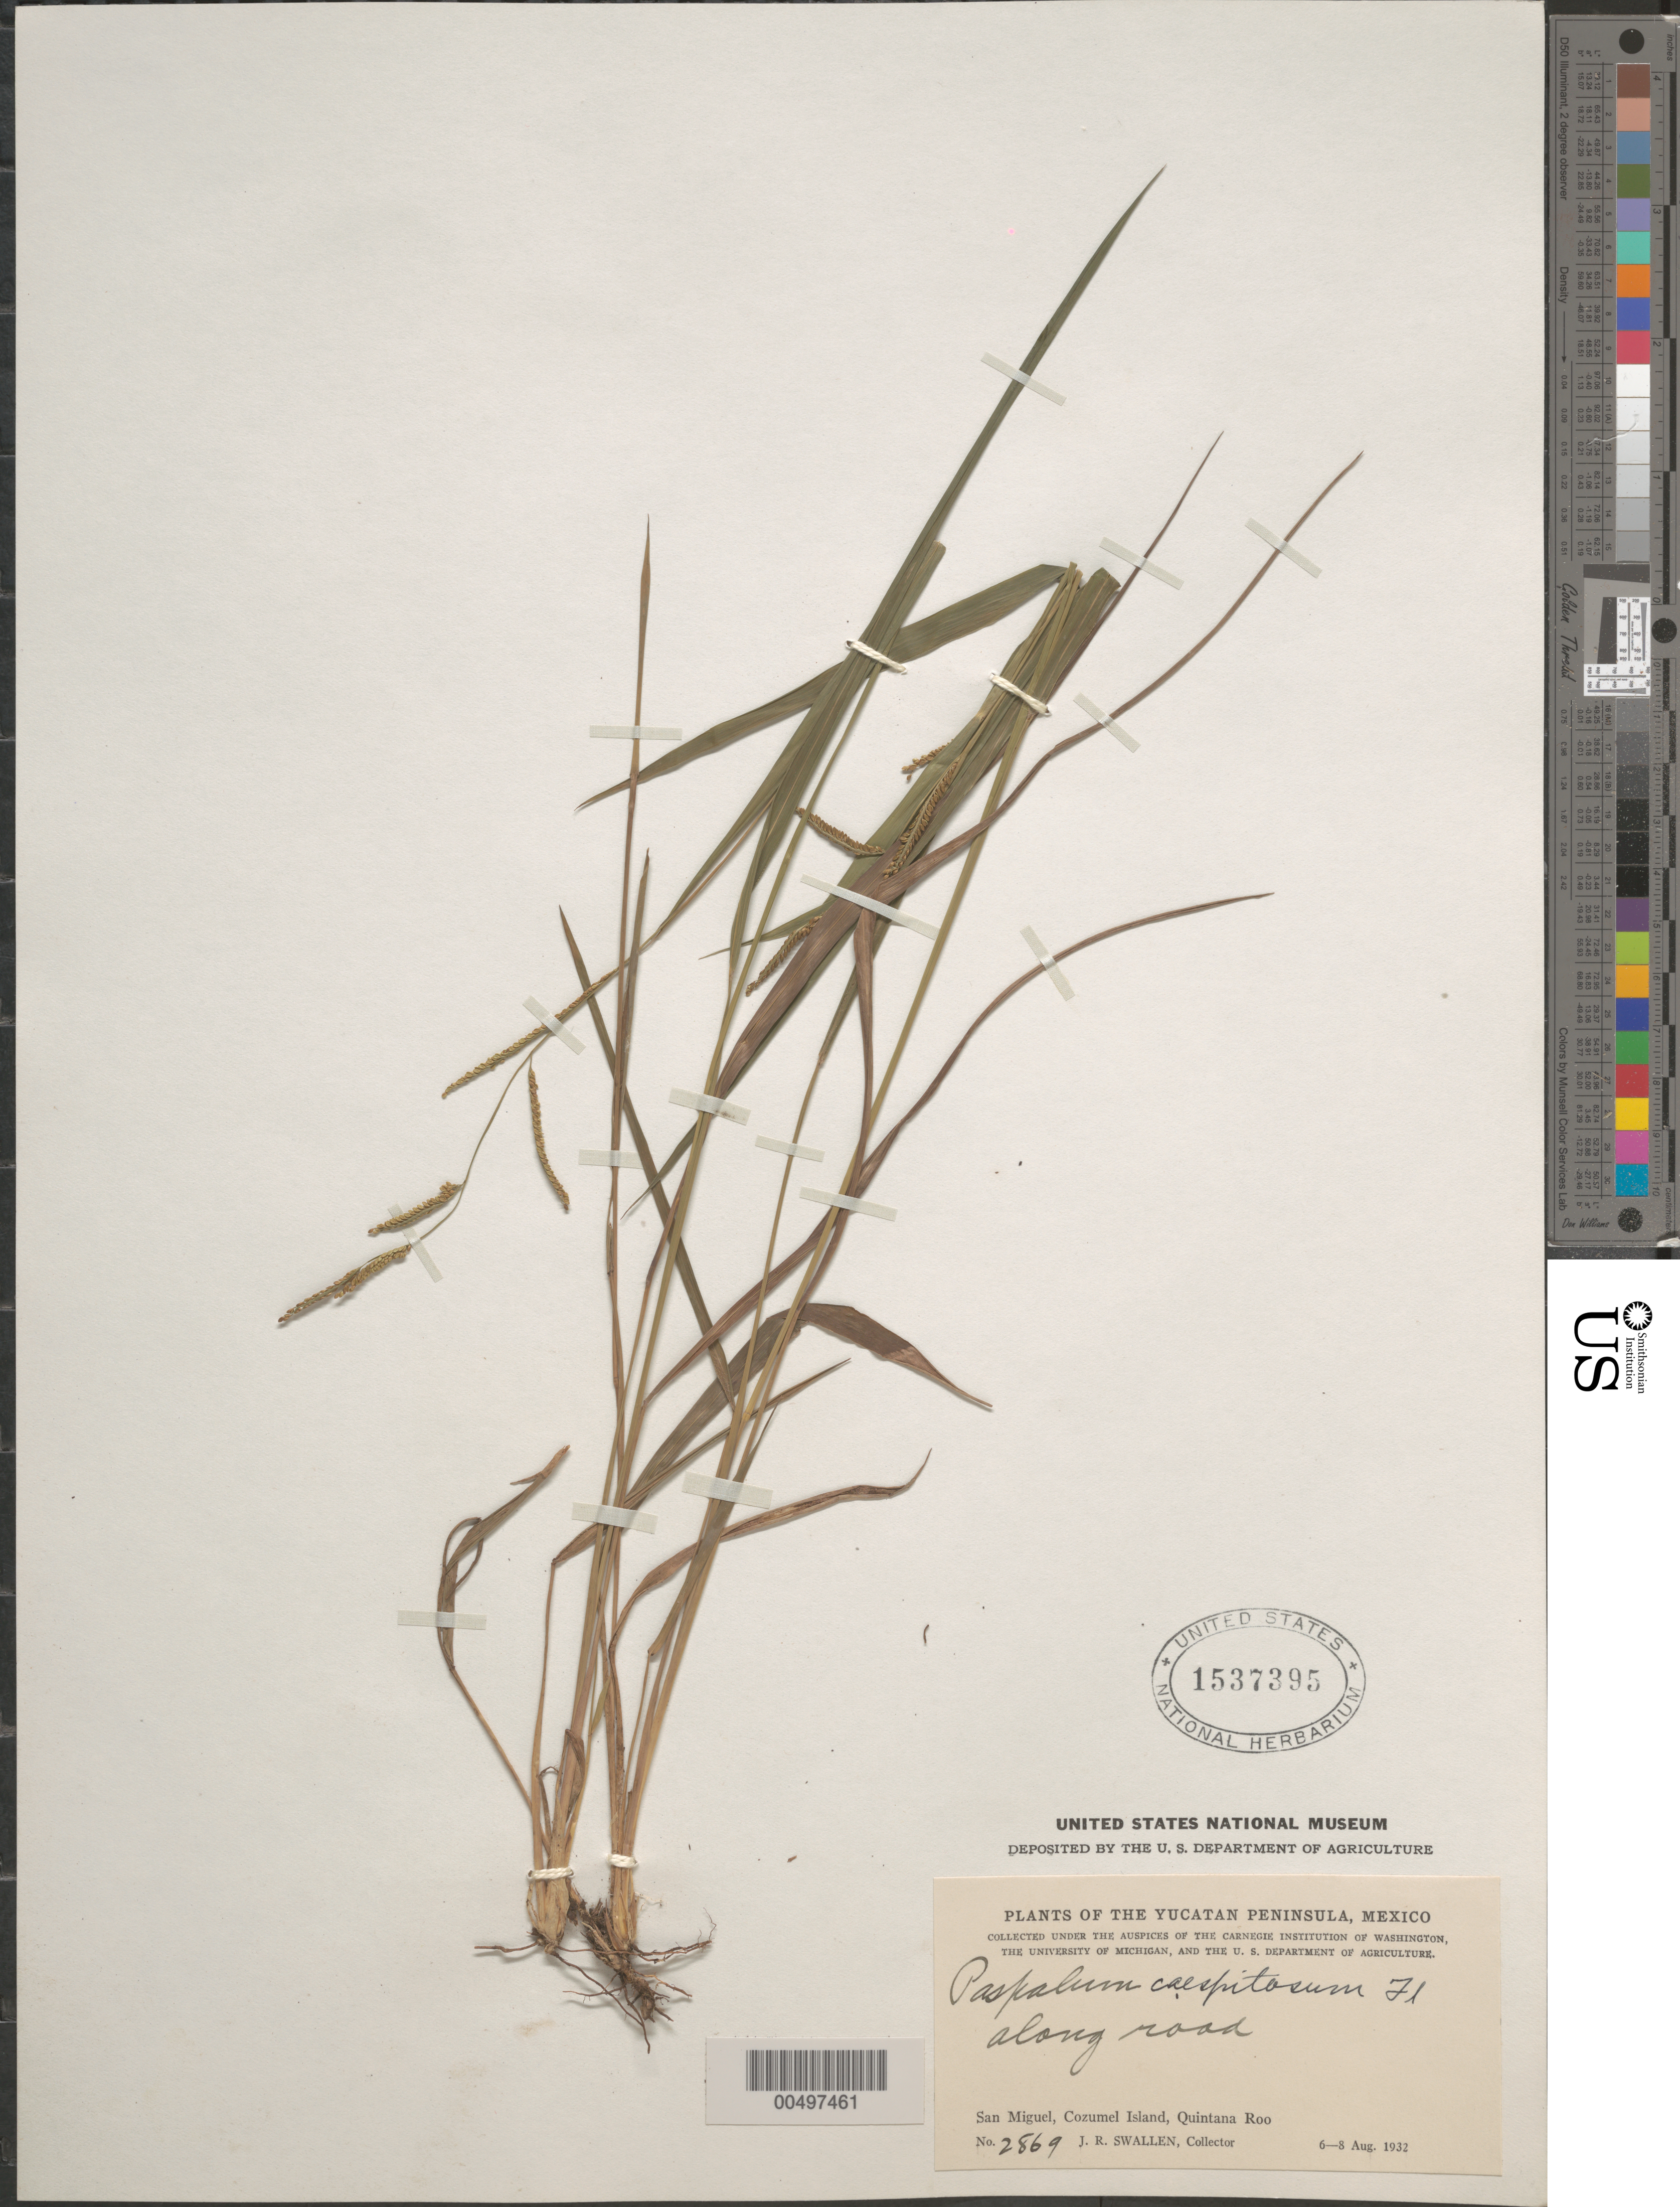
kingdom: Plantae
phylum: Tracheophyta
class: Liliopsida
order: Poales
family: Poaceae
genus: Paspalum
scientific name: Paspalum caespitosum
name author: Flüggé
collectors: J. R. Swallen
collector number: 2869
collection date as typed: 6 Aug 1932 to 8 Aug 1932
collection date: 1932-08-06/1932-08-08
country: Mexico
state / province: Quintana Roo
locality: Yucatan Peninsula, San Miguel, Cozumel Island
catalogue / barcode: US 1537395